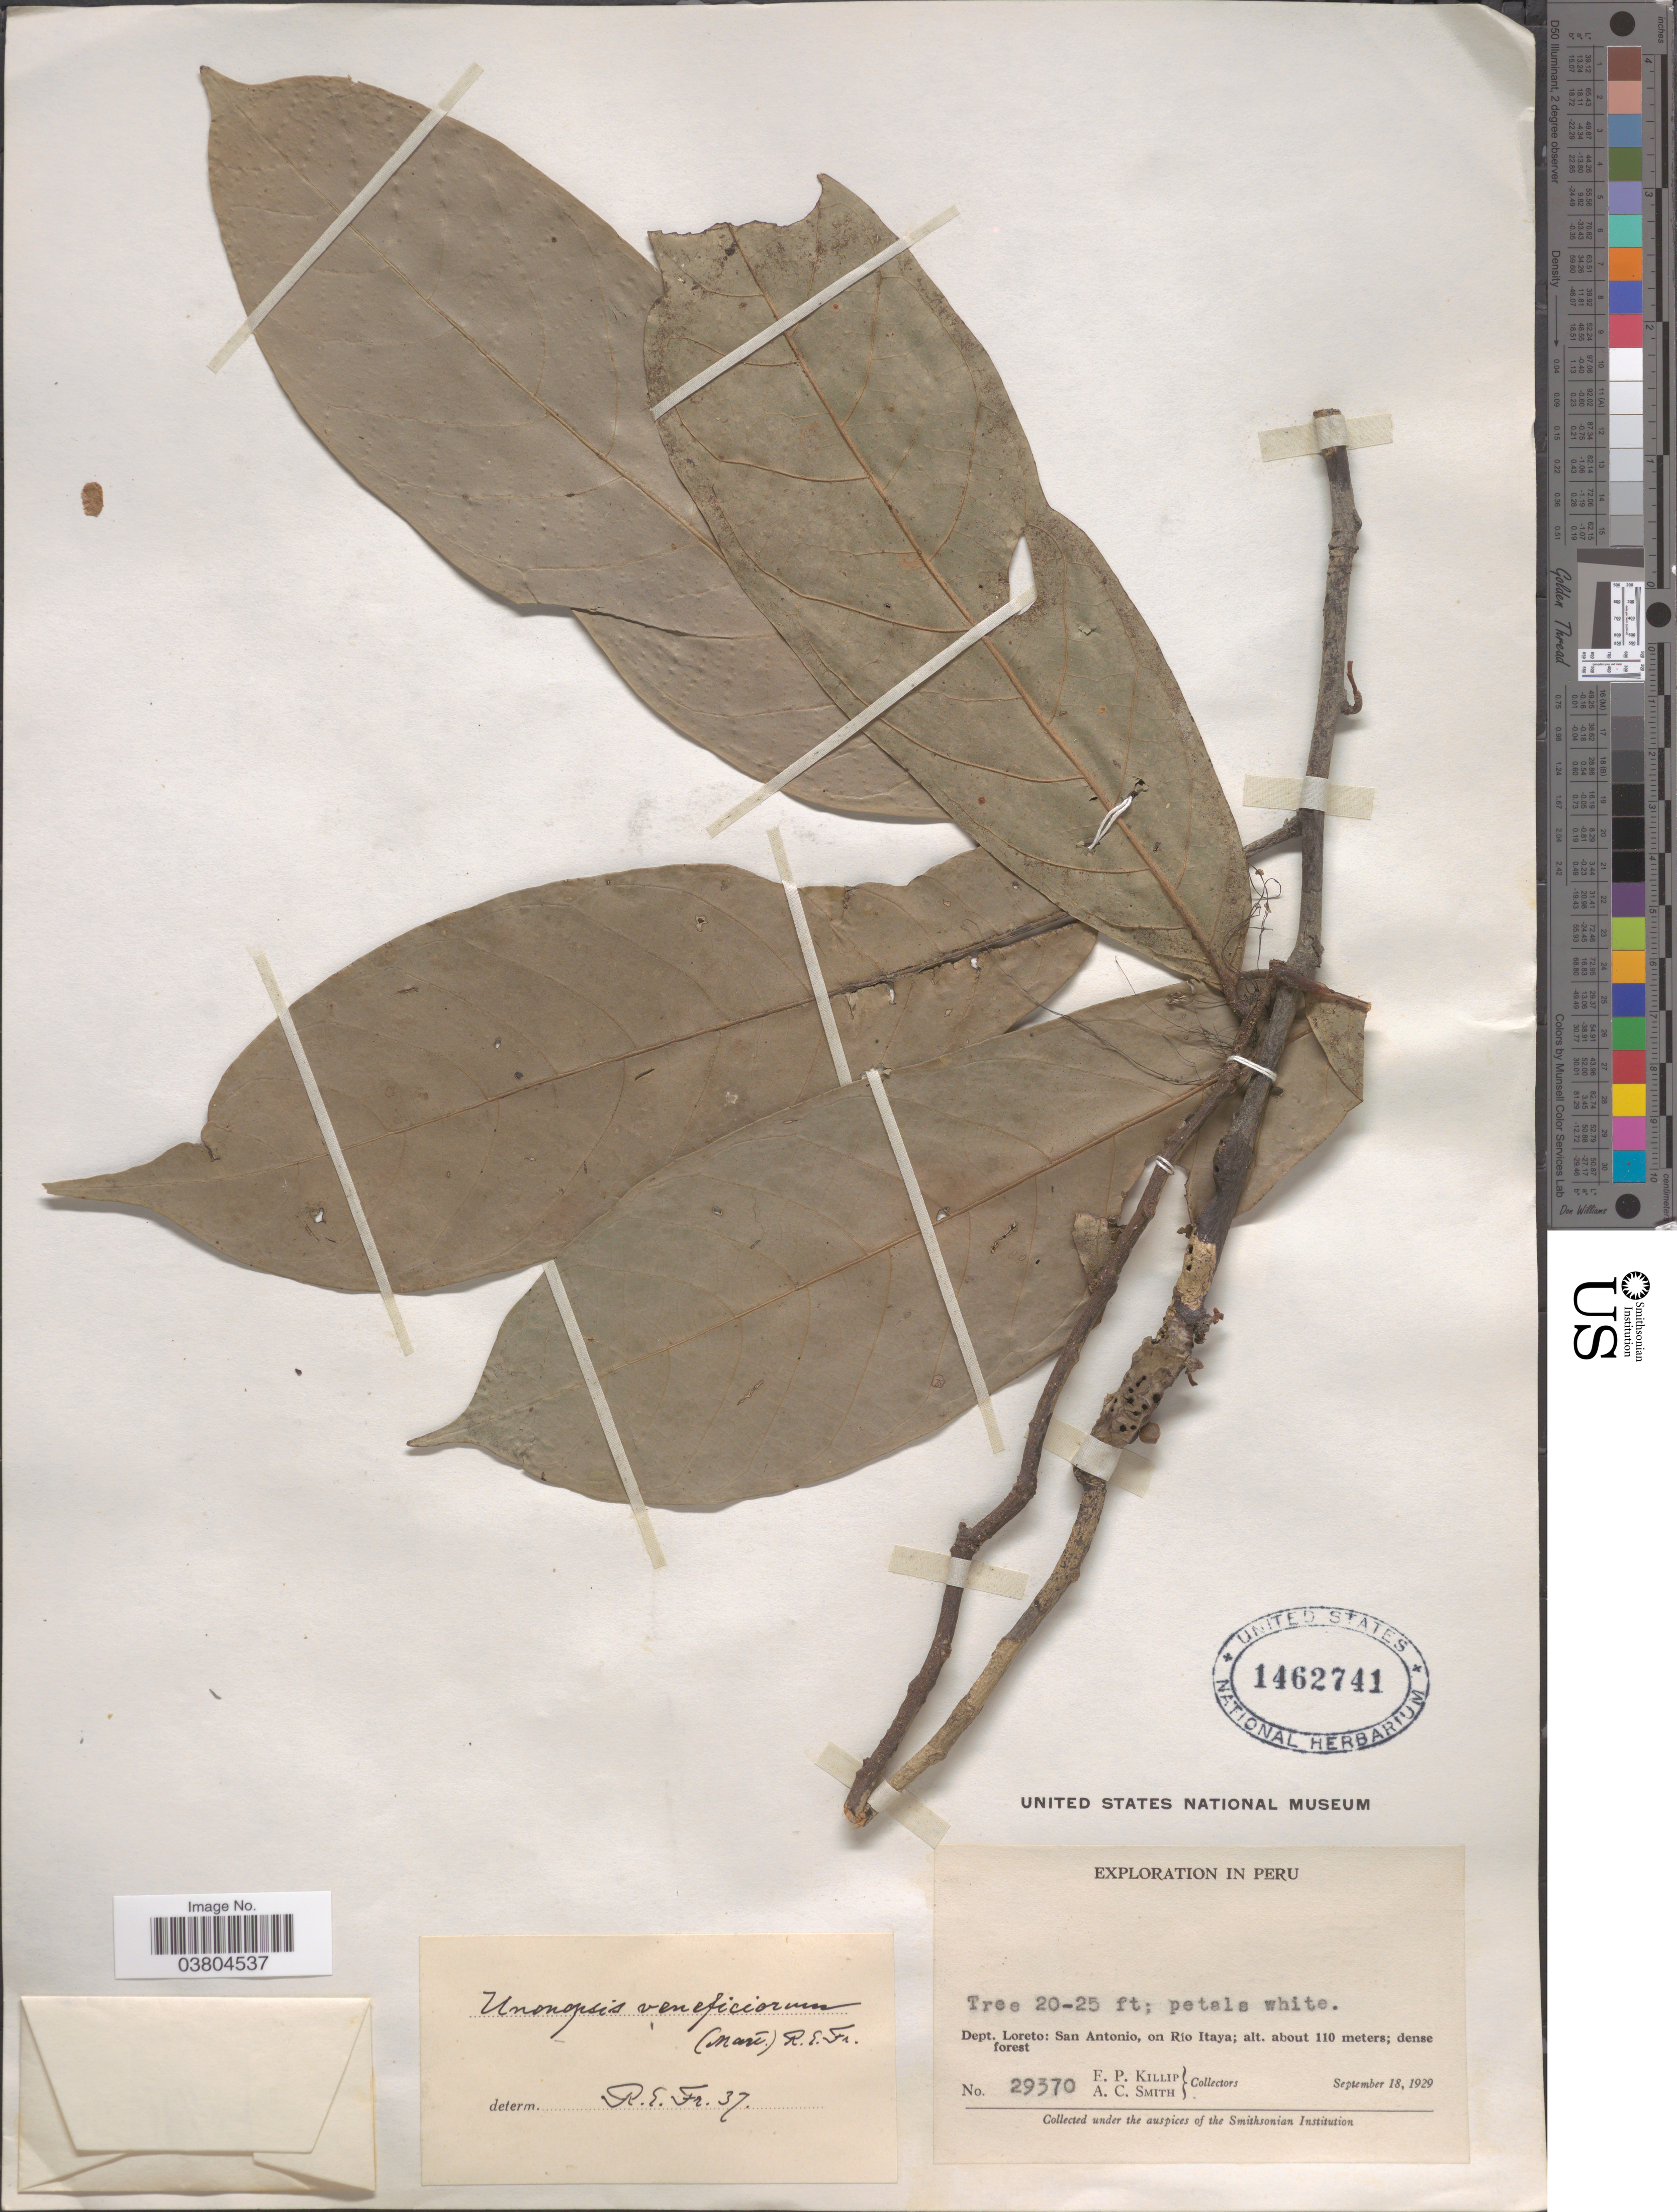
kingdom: Plantae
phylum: Tracheophyta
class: Magnoliopsida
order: Magnoliales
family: Annonaceae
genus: Unonopsis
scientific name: Unonopsis veneficiorum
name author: (Mart.) R.E. Fr.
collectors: E. P. Killip & A. C. Smith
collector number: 29370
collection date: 1929-09-18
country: Peru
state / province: Loreto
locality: Dept. Loreto: San Antonio, on Río Itaya.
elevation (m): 110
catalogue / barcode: US 1462741